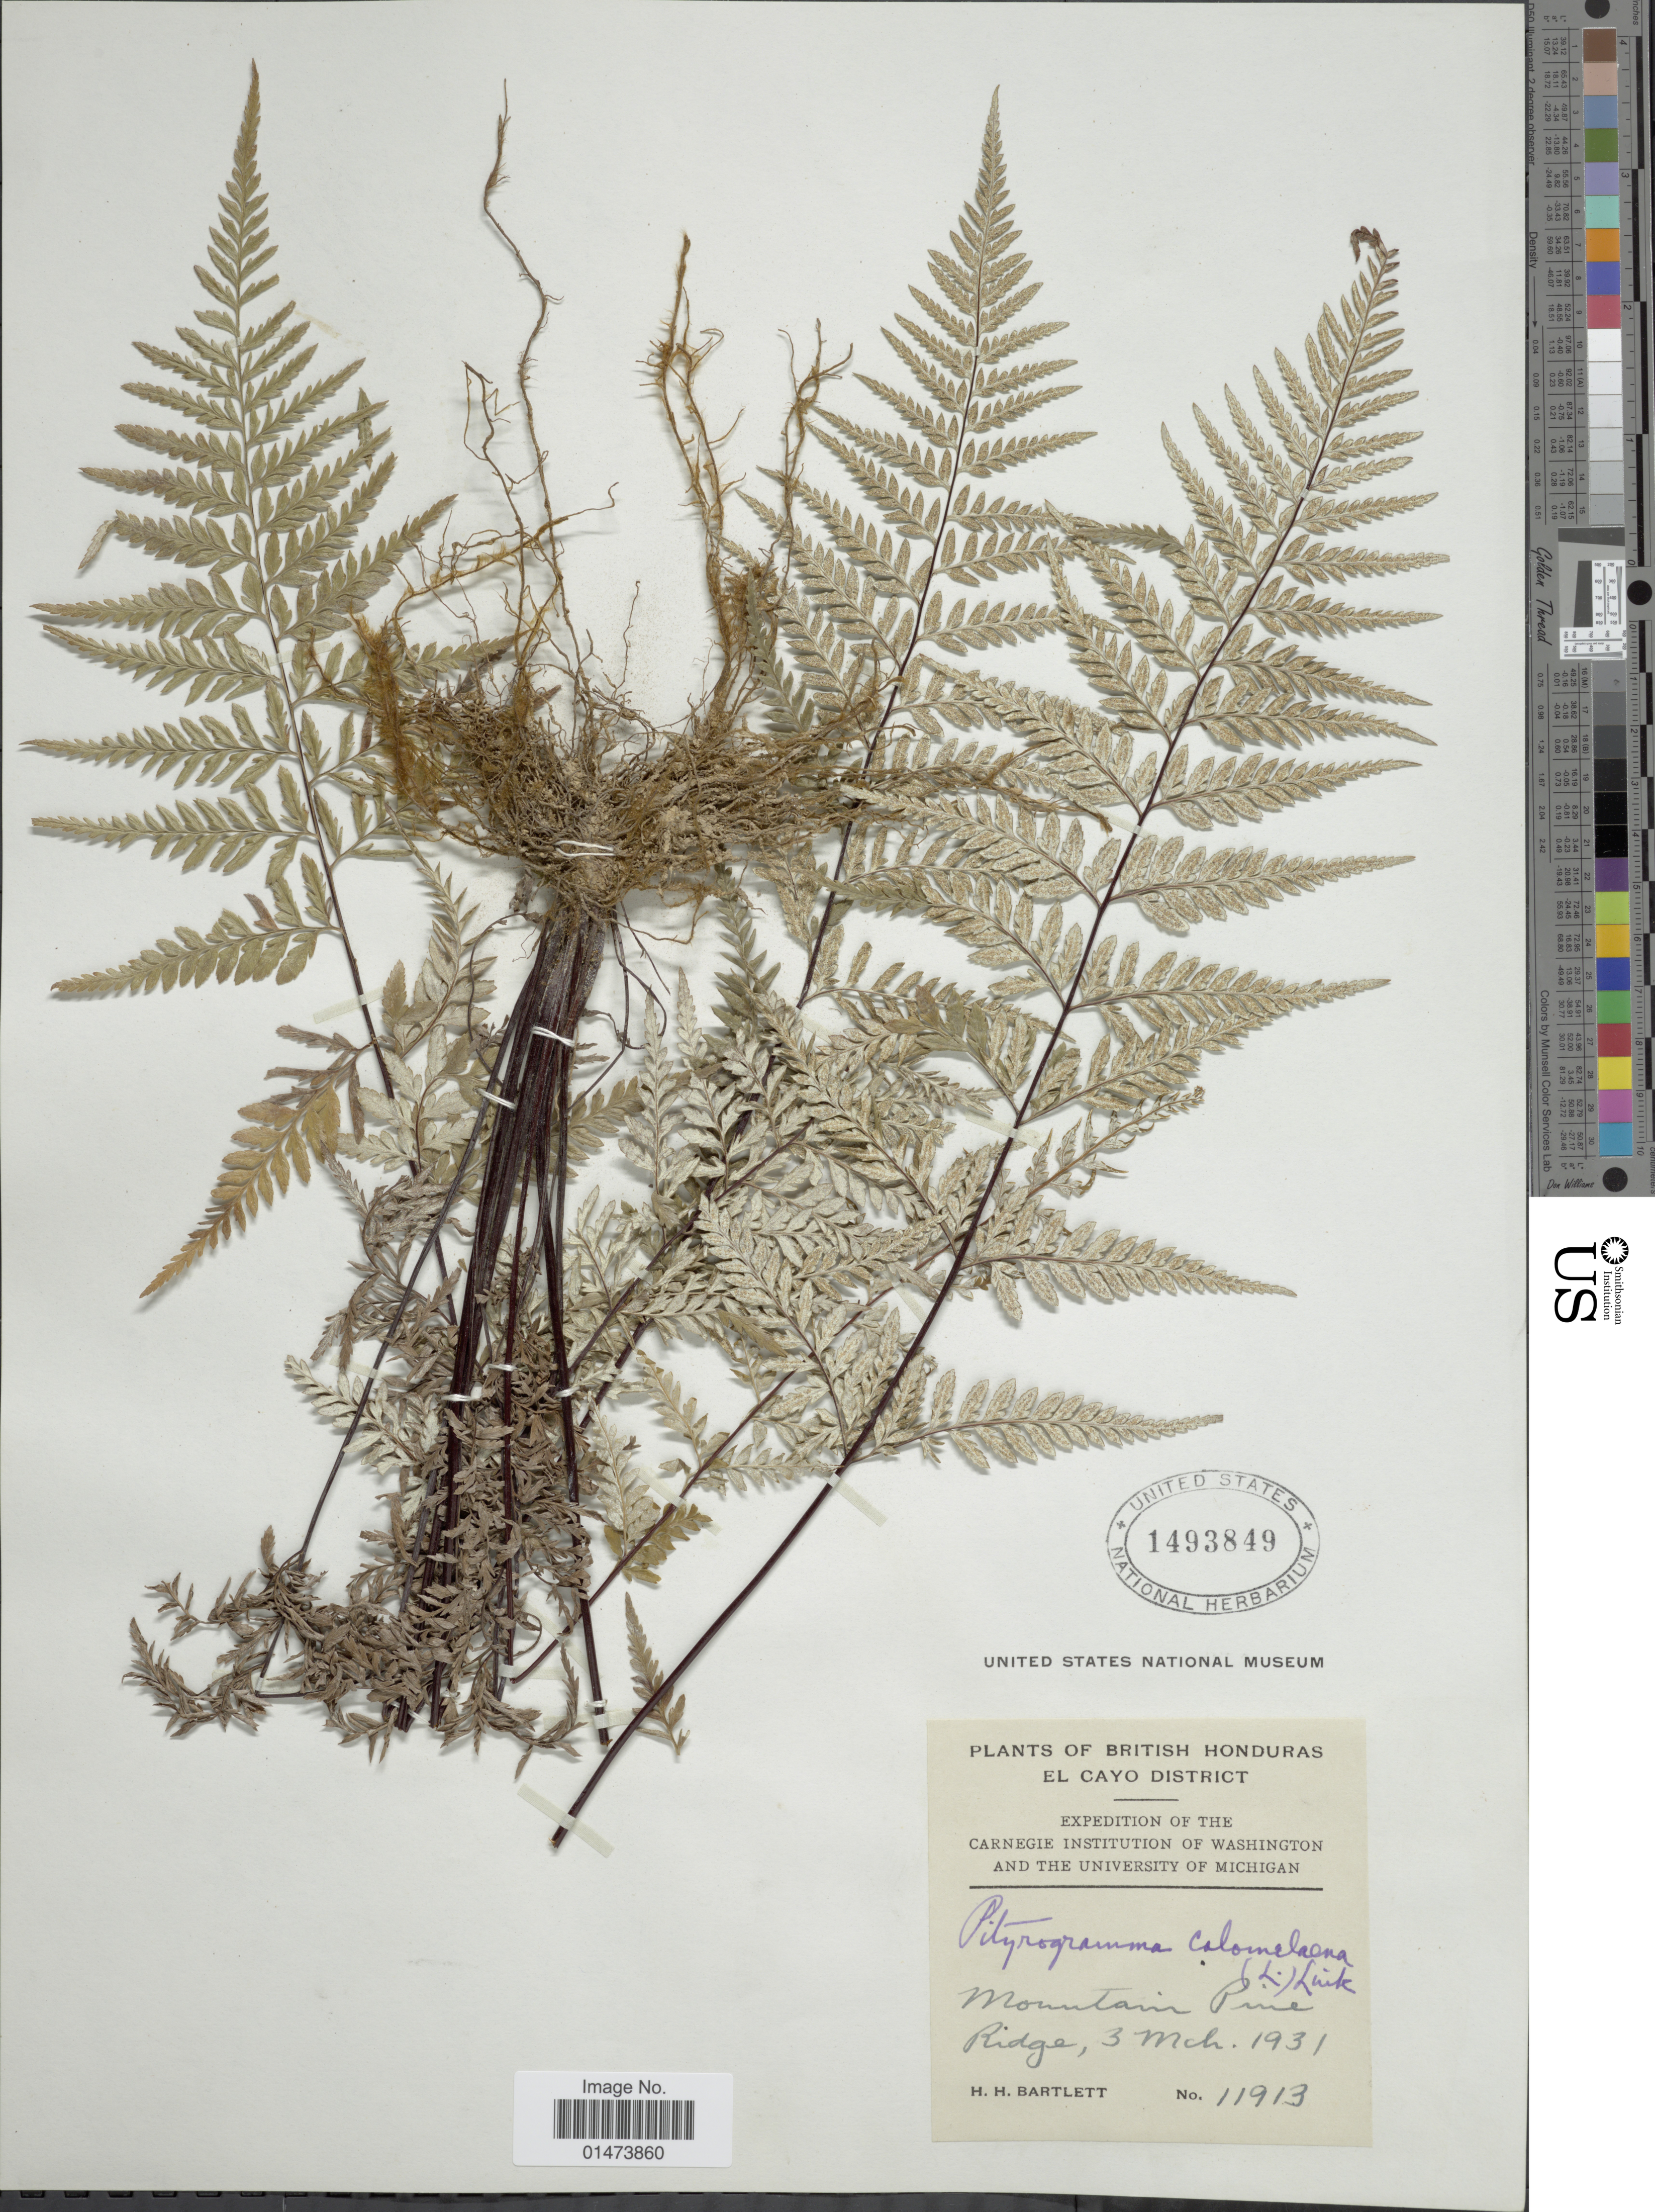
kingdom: Plantae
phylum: Tracheophyta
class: Polypodiopsida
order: Polypodiales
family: Pteridaceae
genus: Pityrogramma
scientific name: Pityrogramma calomelanos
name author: (L.) Link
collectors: H. H. Bartlett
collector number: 11913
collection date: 1931-03-03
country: Belize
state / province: Cayo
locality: Mountain Pine Ridge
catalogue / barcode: US 1493849